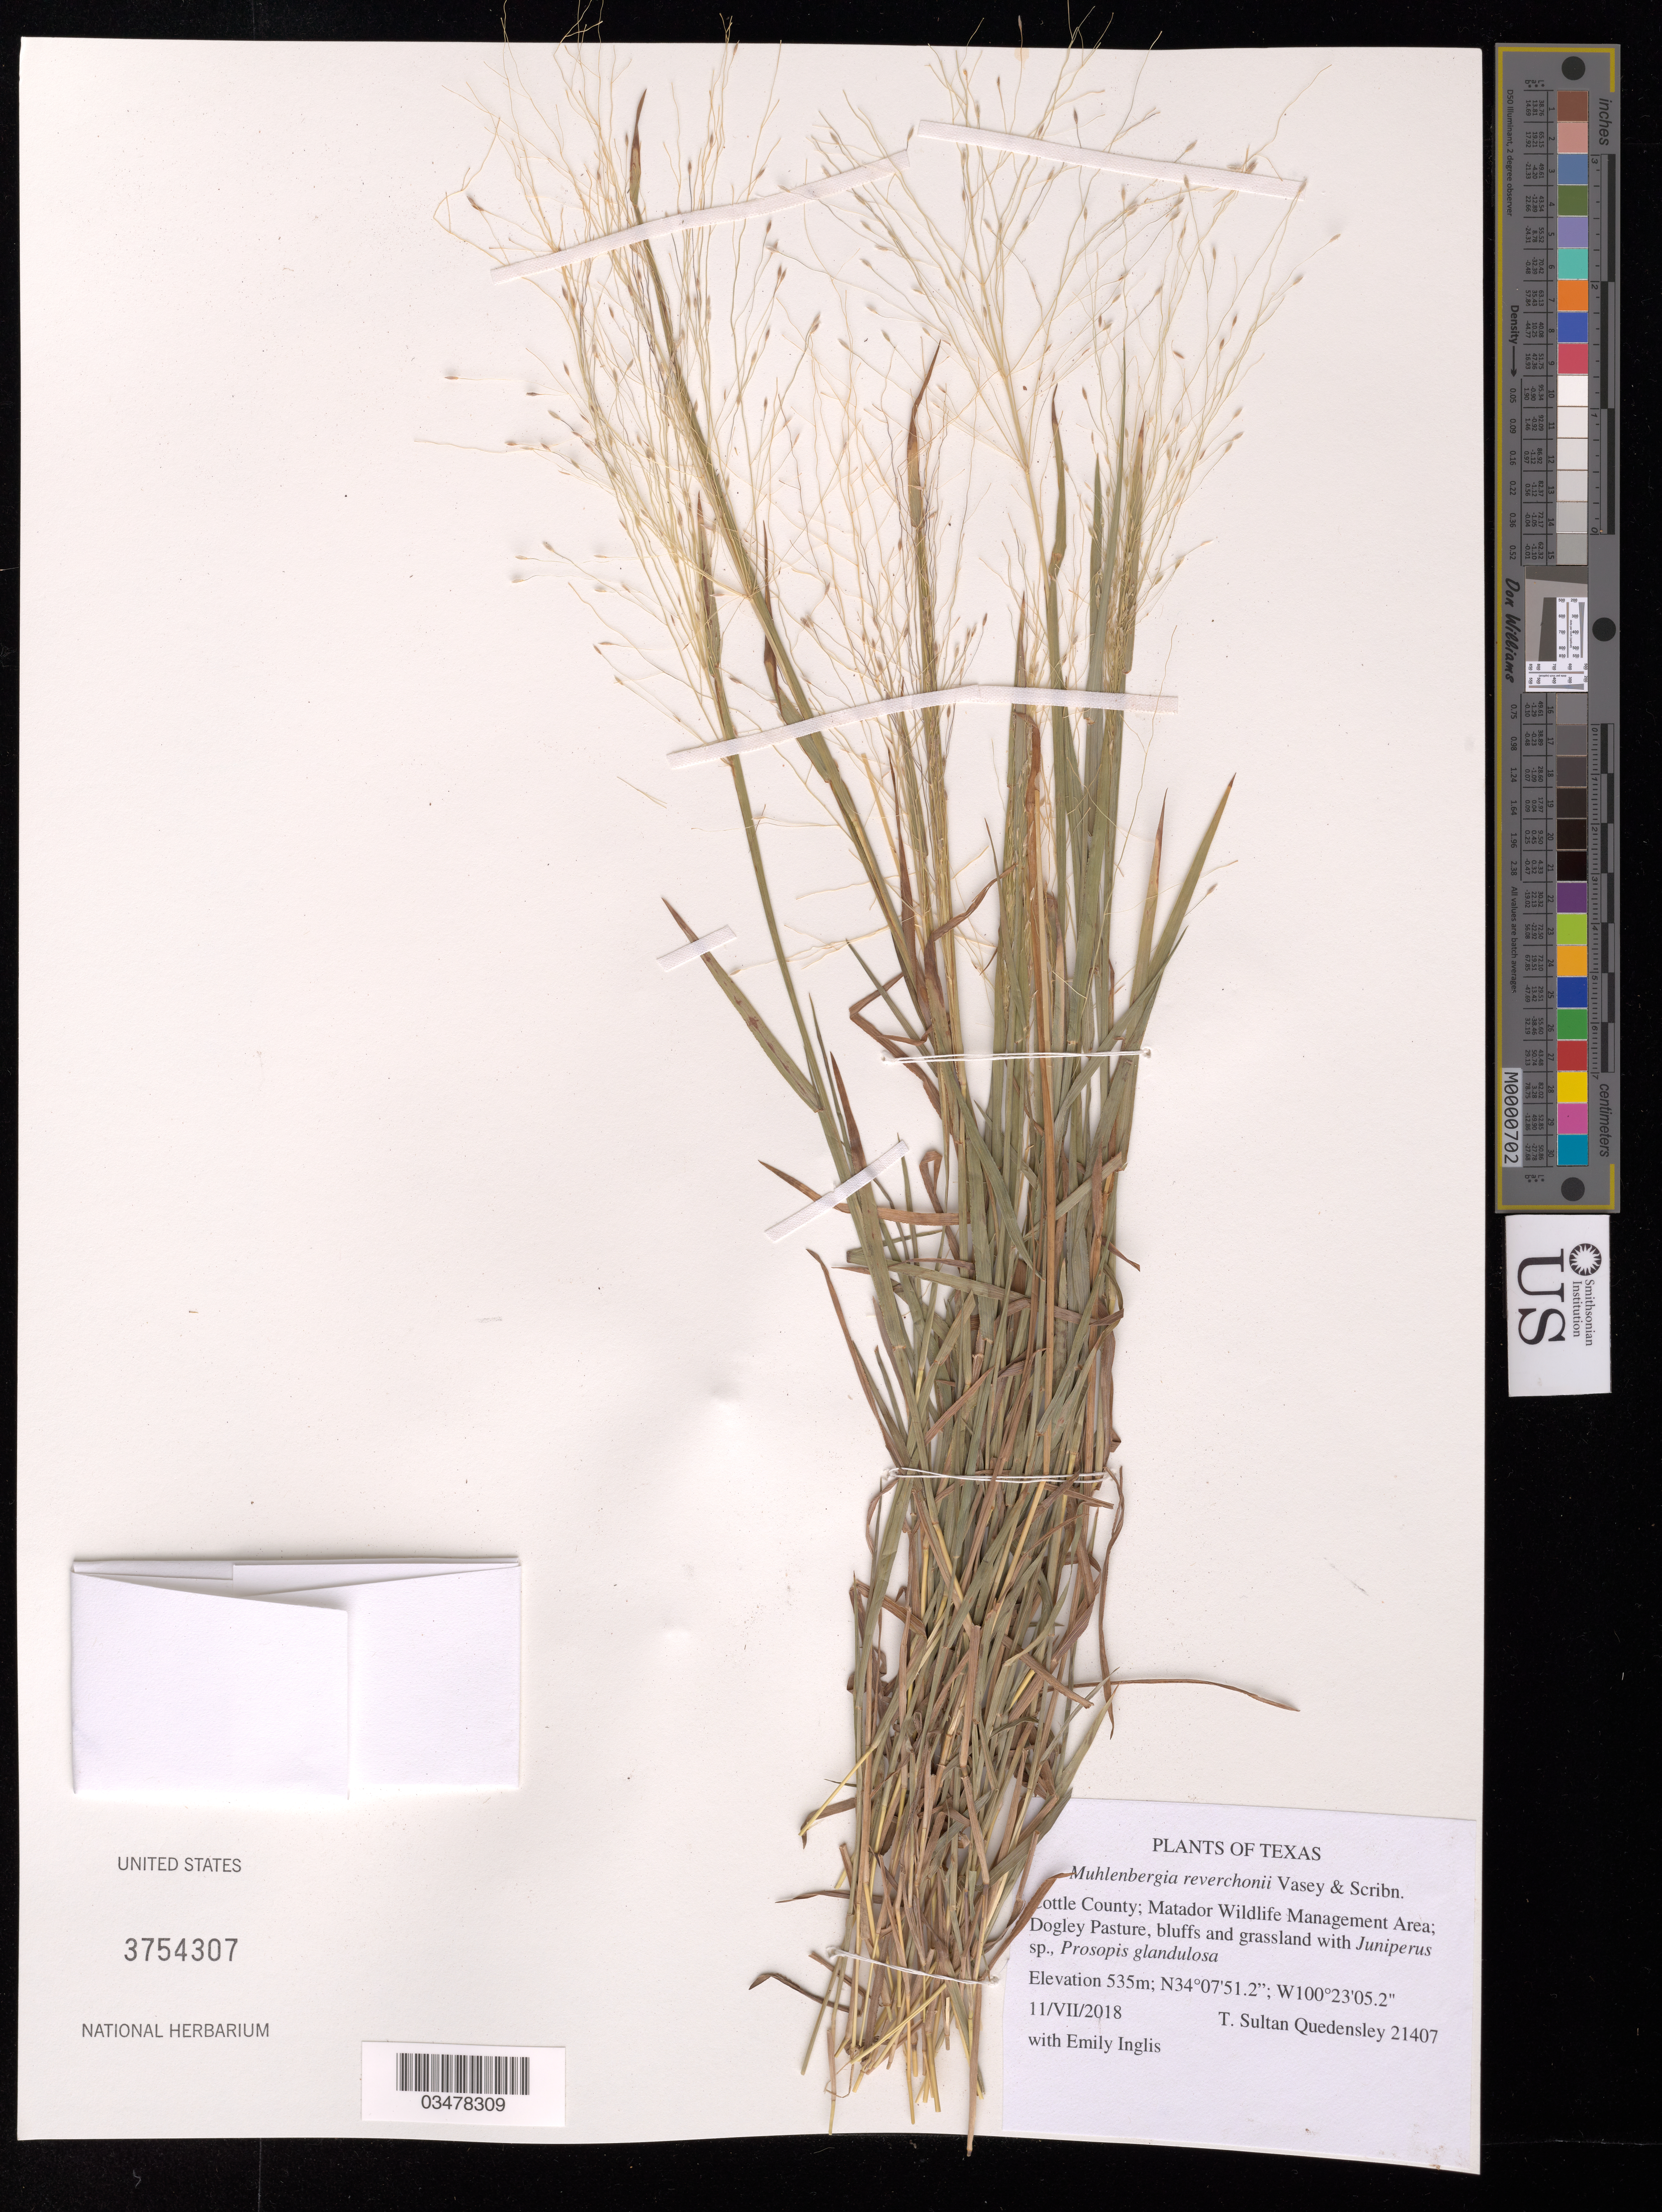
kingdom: Plantae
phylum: Tracheophyta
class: Liliopsida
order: Poales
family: Poaceae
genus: Muhlenbergia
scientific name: Muhlenbergia reverchonii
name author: Vasey & Scribn.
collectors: T. S. Quedensley & E. Inglis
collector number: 21407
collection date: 2018-07-11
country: United States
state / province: Texas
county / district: Cottle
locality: Matador Wildlife Management Area. Dogley Pasture.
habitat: Bluffs and grassland with Juniperus sp., Prosopis glandulosa.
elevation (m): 535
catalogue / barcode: US 3754307